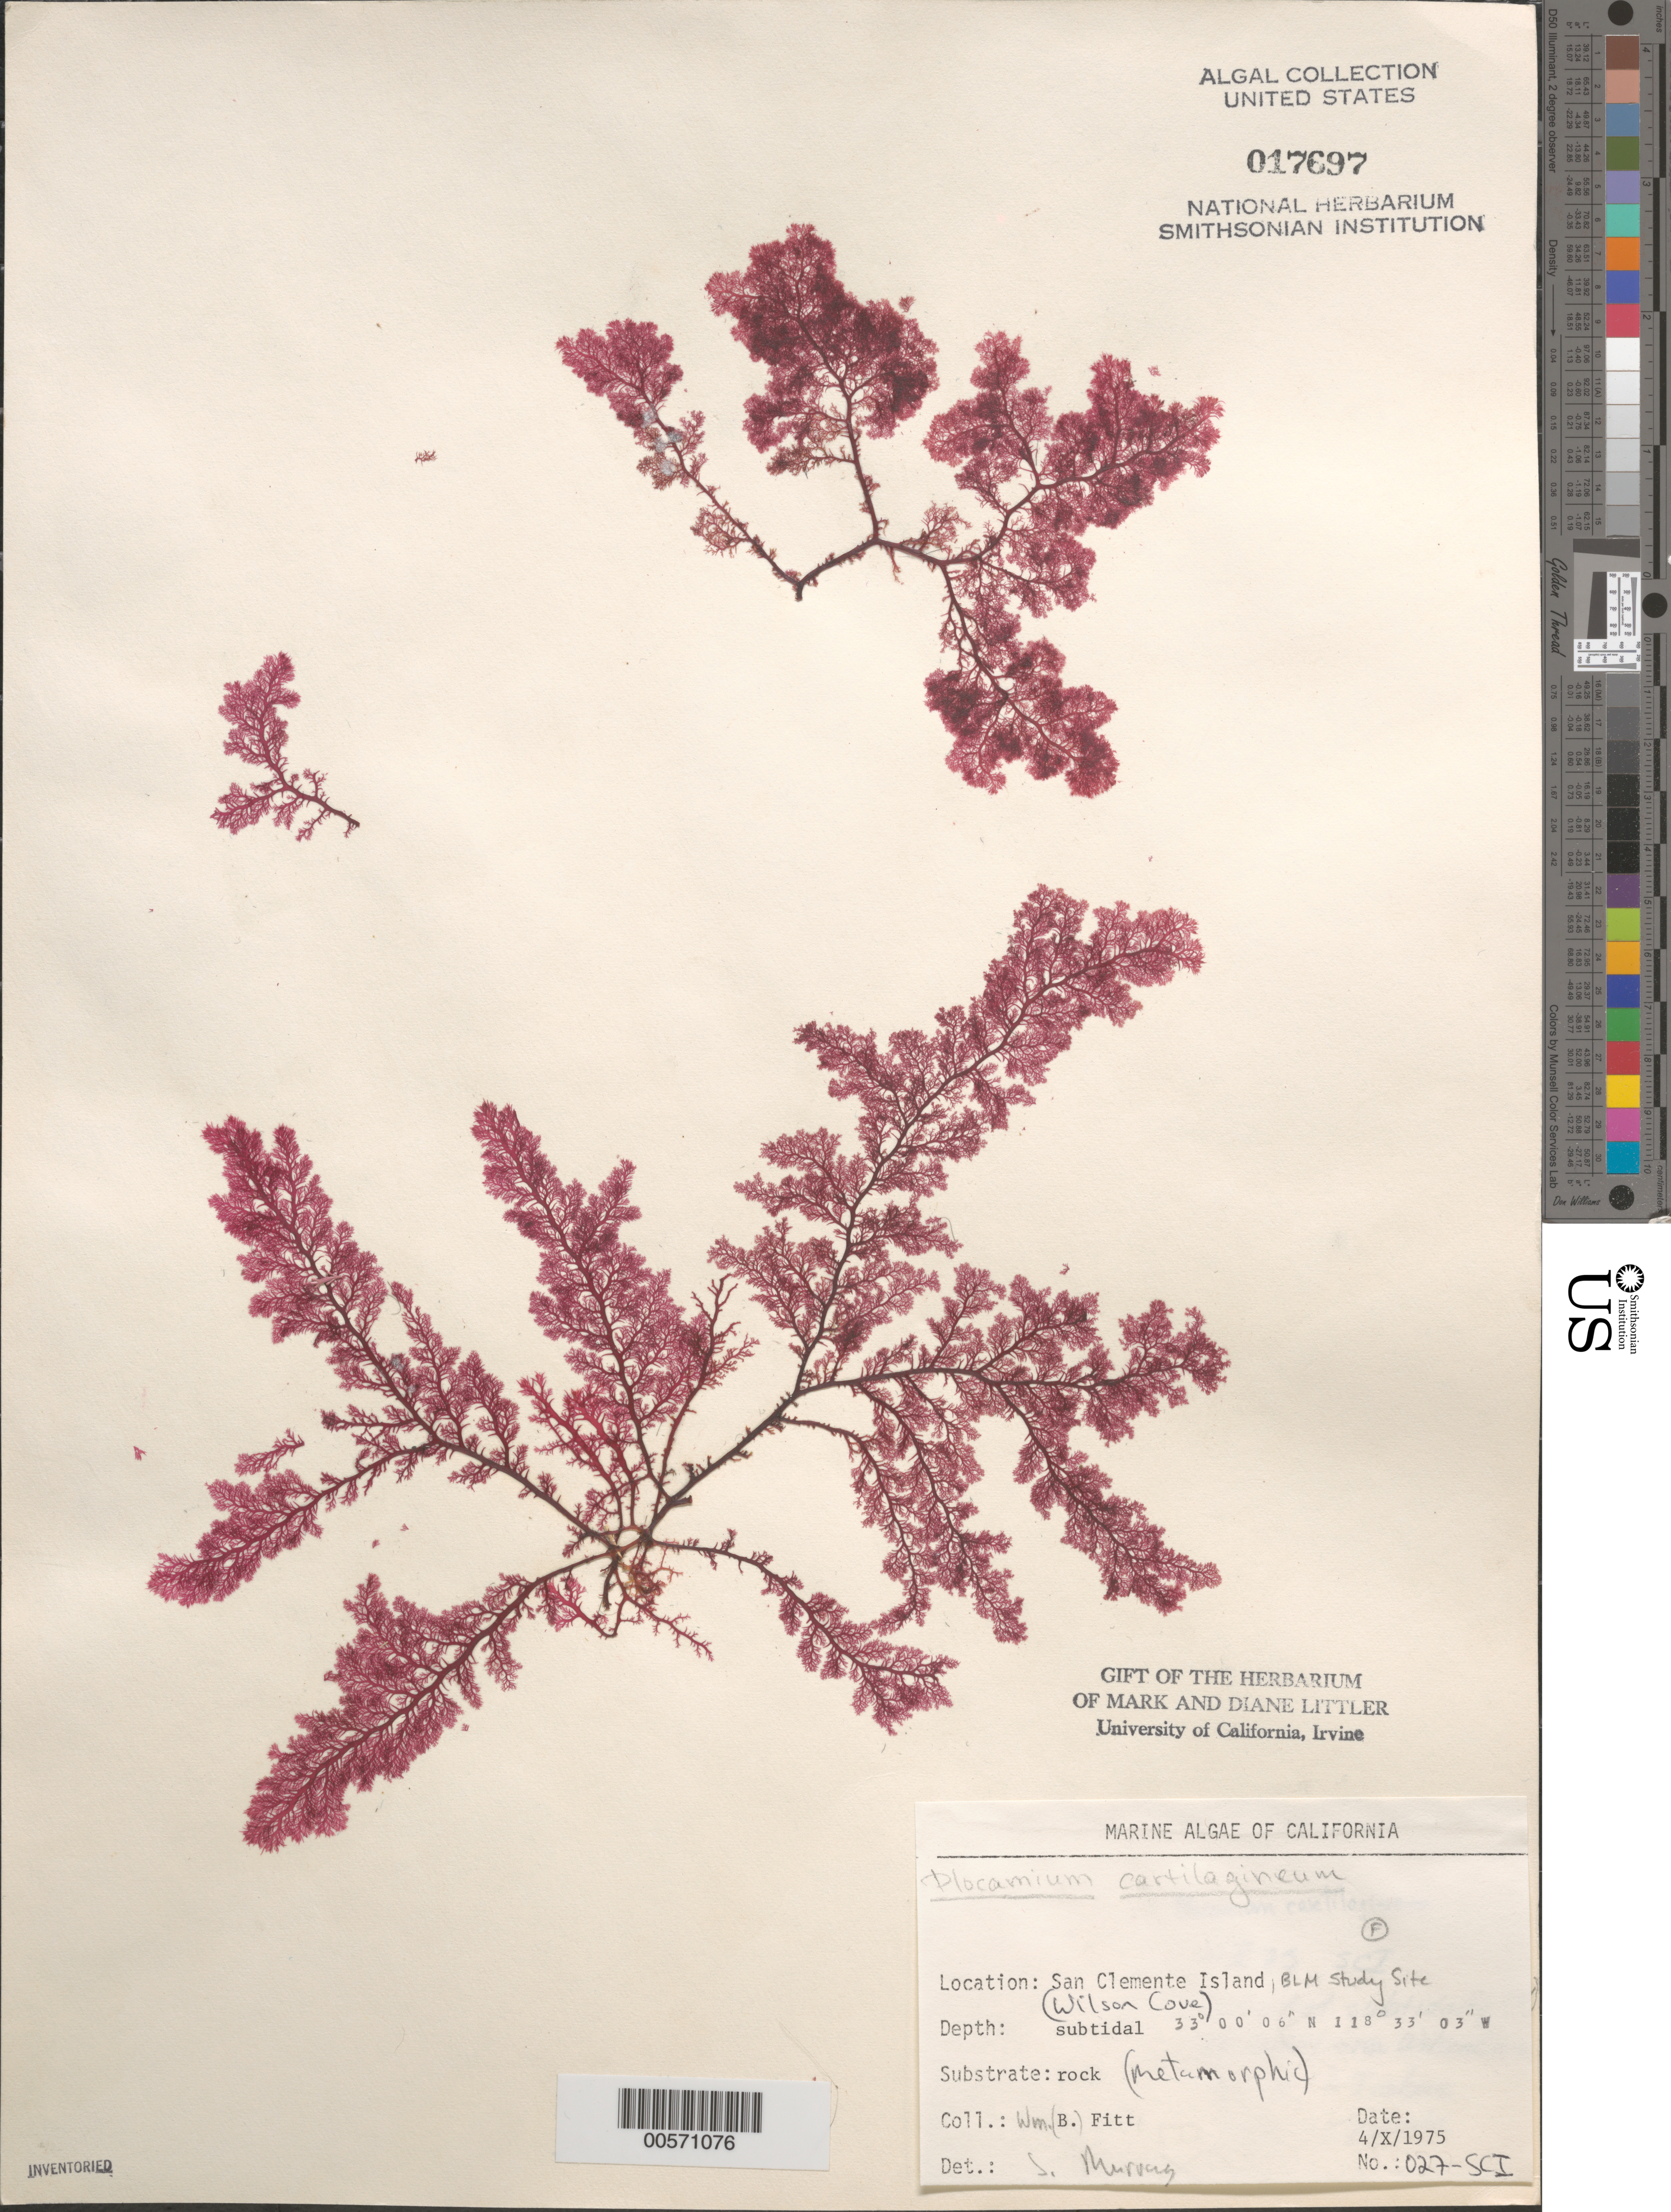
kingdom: Plantae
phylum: Rhodophyta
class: Florideophyceae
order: Plocamiales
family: Plocamiaceae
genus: Plocamium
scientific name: Plocamium cartilagineum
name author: (L.) P.S. Dixon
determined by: Murray, S. N.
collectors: W. Fitt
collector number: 027-sci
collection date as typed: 04 Oct 1975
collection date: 1975-10-04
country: United States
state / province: California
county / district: Los Angeles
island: San Clemente Island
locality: Wilson Cove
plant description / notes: BLM-SOCALBIGHT Rocky Intertidal Survey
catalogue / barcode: US 17697